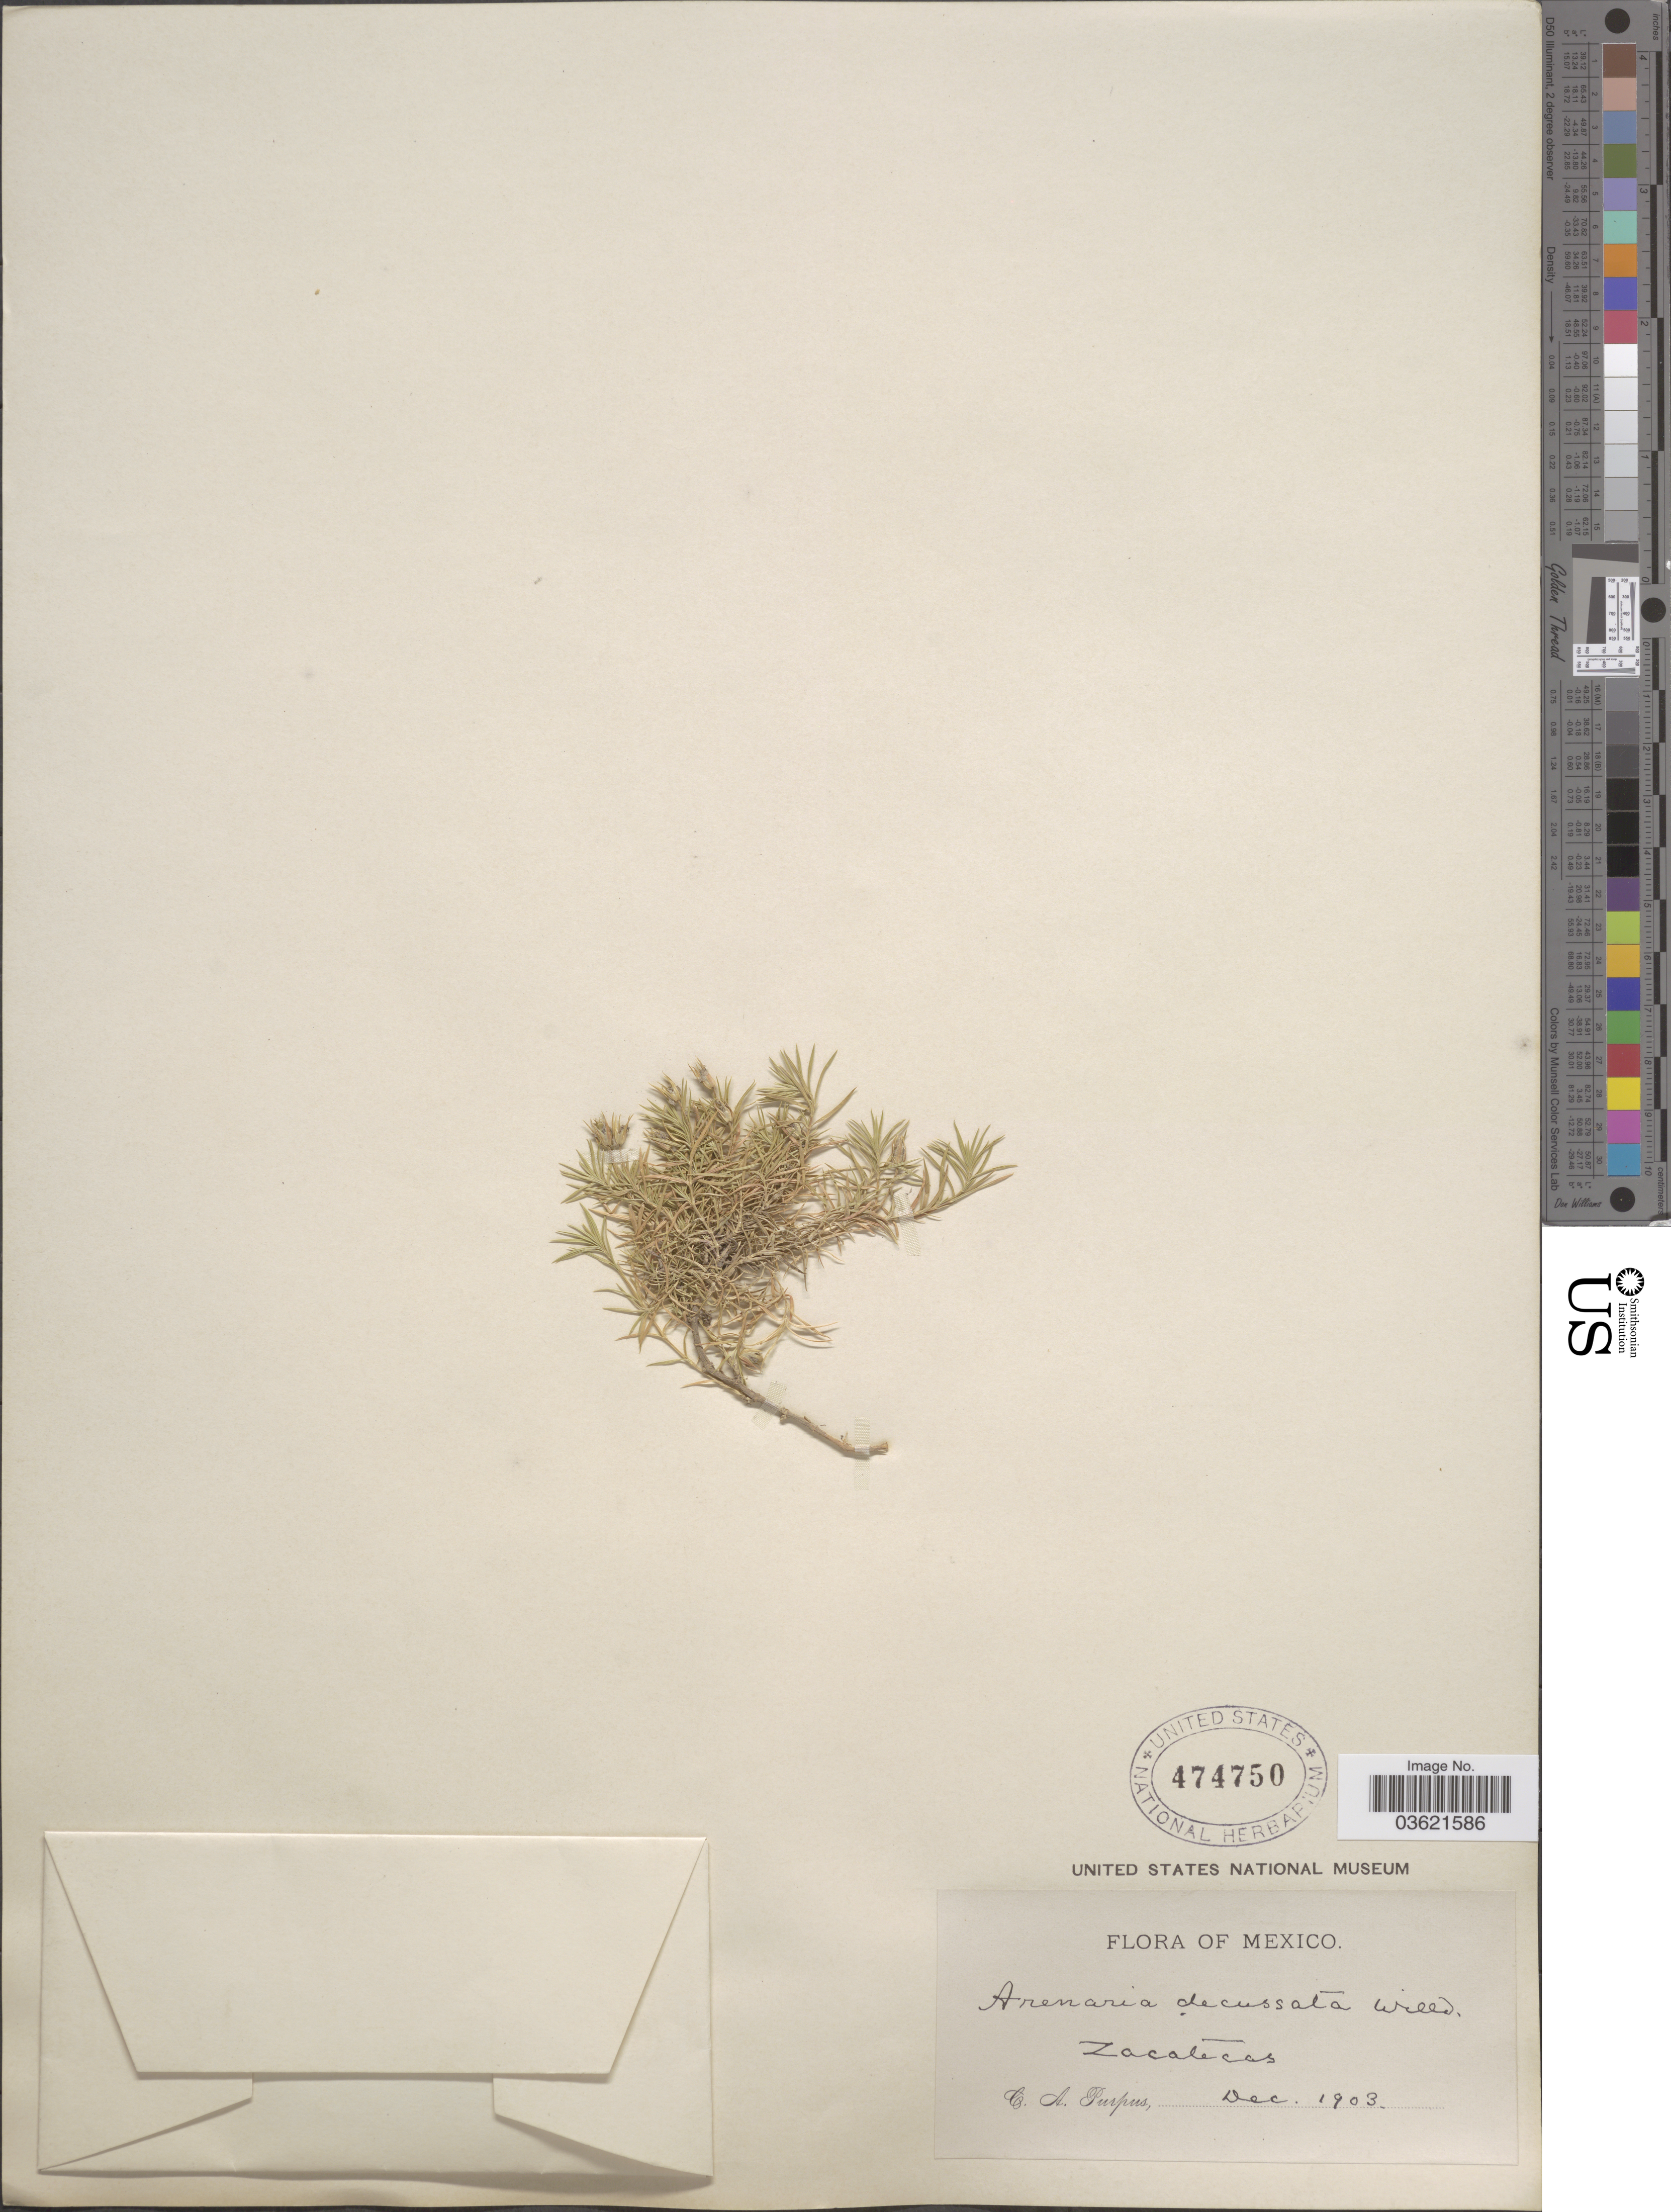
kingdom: Plantae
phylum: Tracheophyta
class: Magnoliopsida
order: Caryophyllales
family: Caryophyllaceae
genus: Arenaria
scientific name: Arenaria lycopodioides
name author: Willd. ex Schltdl.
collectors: C. A. Purpus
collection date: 1903-12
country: Mexico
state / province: Zacatecas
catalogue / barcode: US 474750